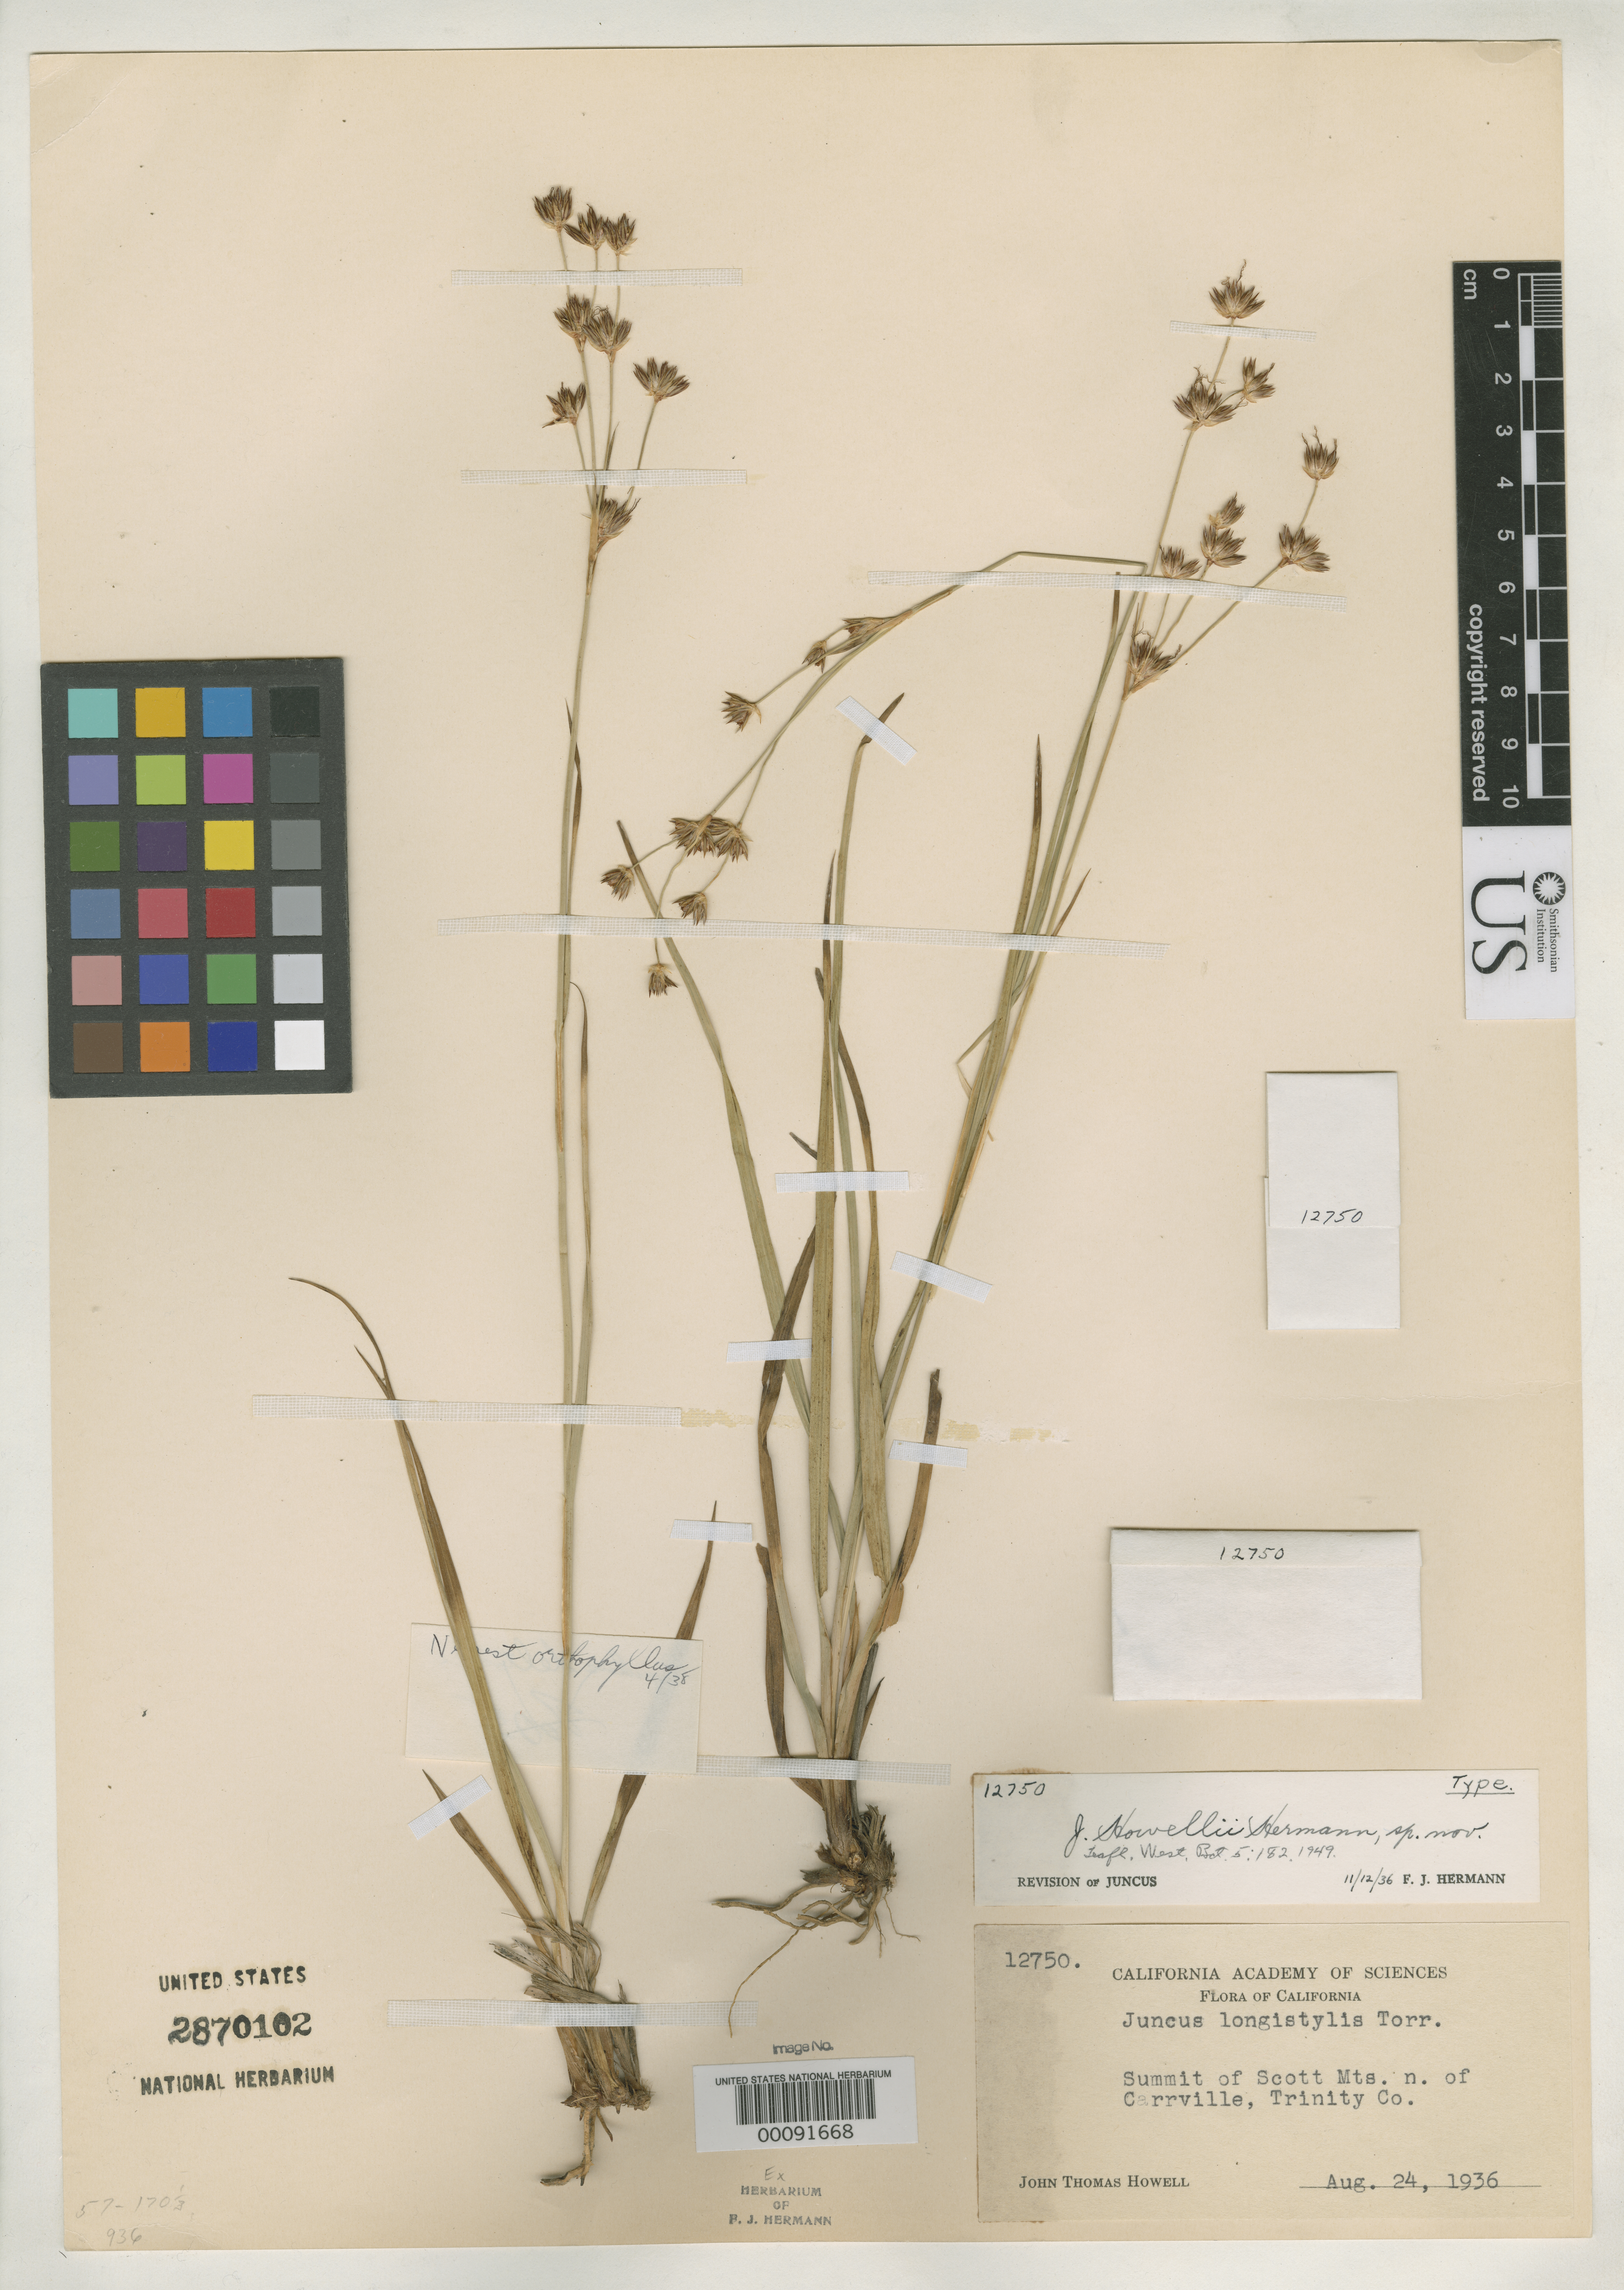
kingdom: Plantae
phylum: Tracheophyta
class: Liliopsida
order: Poales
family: Juncaceae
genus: Juncus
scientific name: Juncus howellii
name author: F.J. Herm.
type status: Type Collection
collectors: J. T. Howell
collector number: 12750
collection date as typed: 24 Aug 1936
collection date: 1936-08-24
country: United States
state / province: California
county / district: Trinity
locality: Scott Mts., N of Carville E.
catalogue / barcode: US 2870102